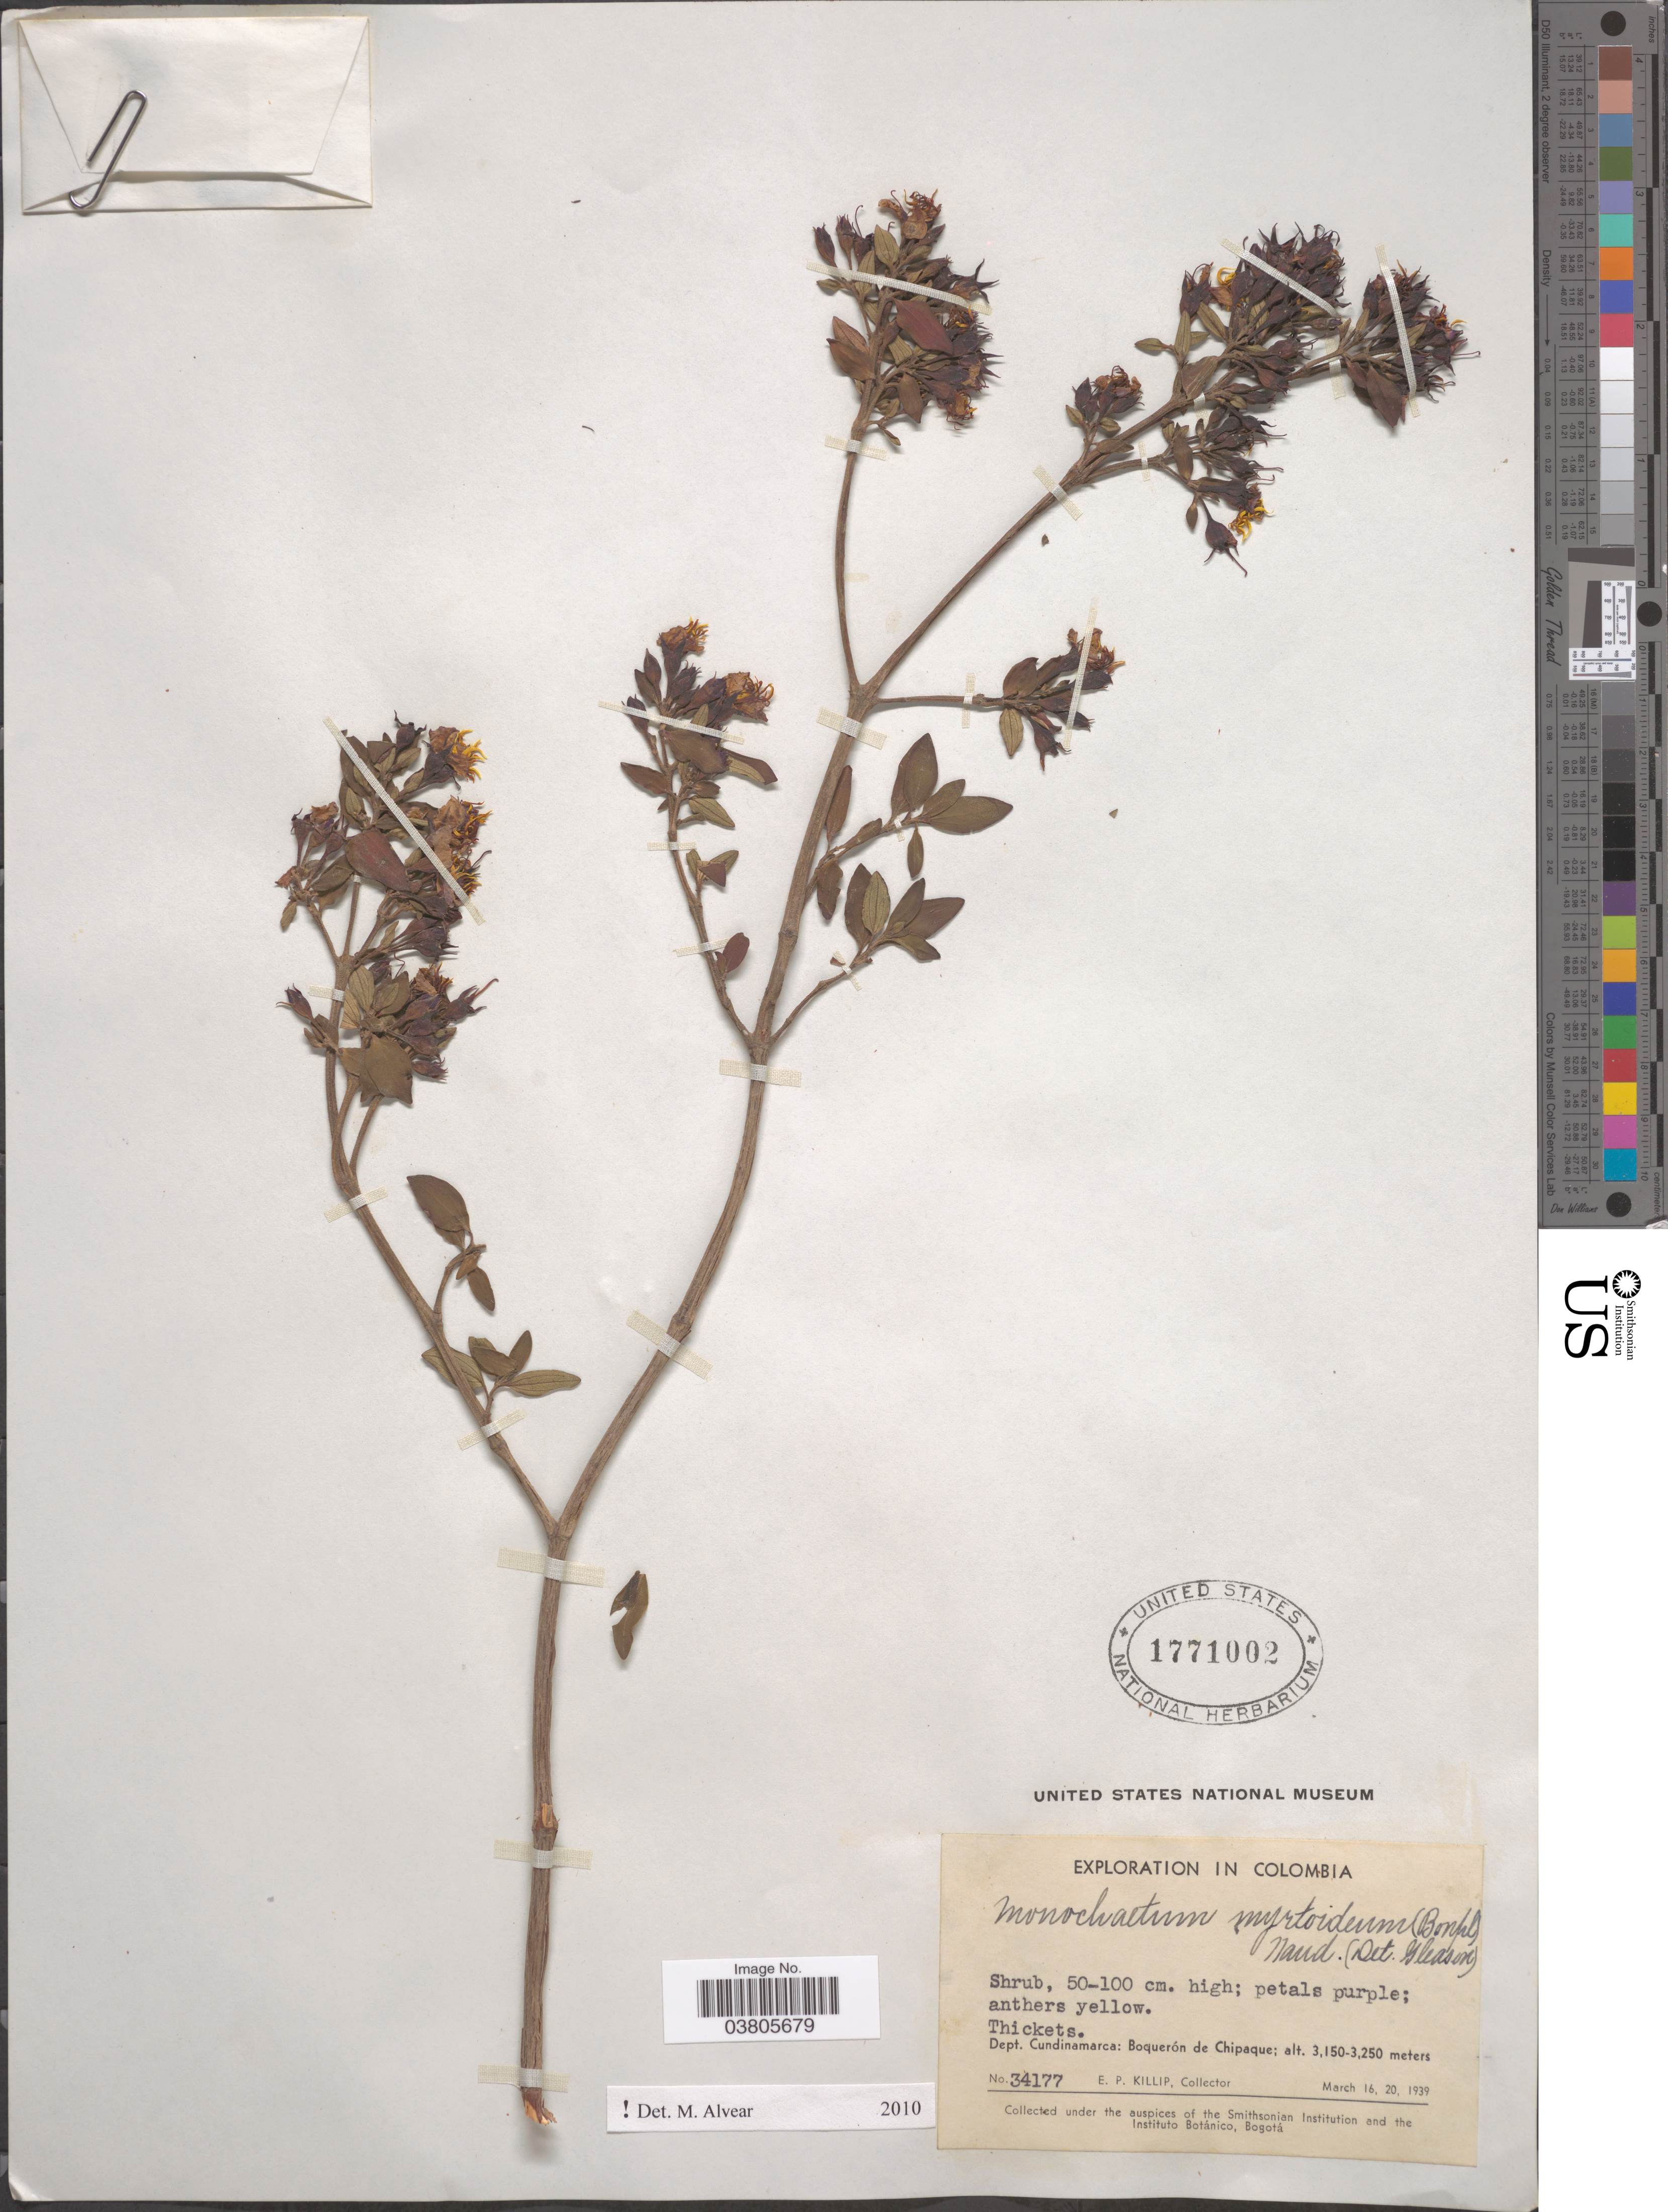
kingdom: Plantae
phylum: Tracheophyta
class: Magnoliopsida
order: Myrtales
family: Melastomataceae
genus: Monochaetum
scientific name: Monochaetum myrtoideum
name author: Naudin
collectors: E. P. Killip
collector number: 34177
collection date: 1939-03-16/1939-03-20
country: Colombia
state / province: Cundinamarca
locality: Dept. Cundinamarca: Boquerón de Chipaque.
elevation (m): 3150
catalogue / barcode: US 1771002